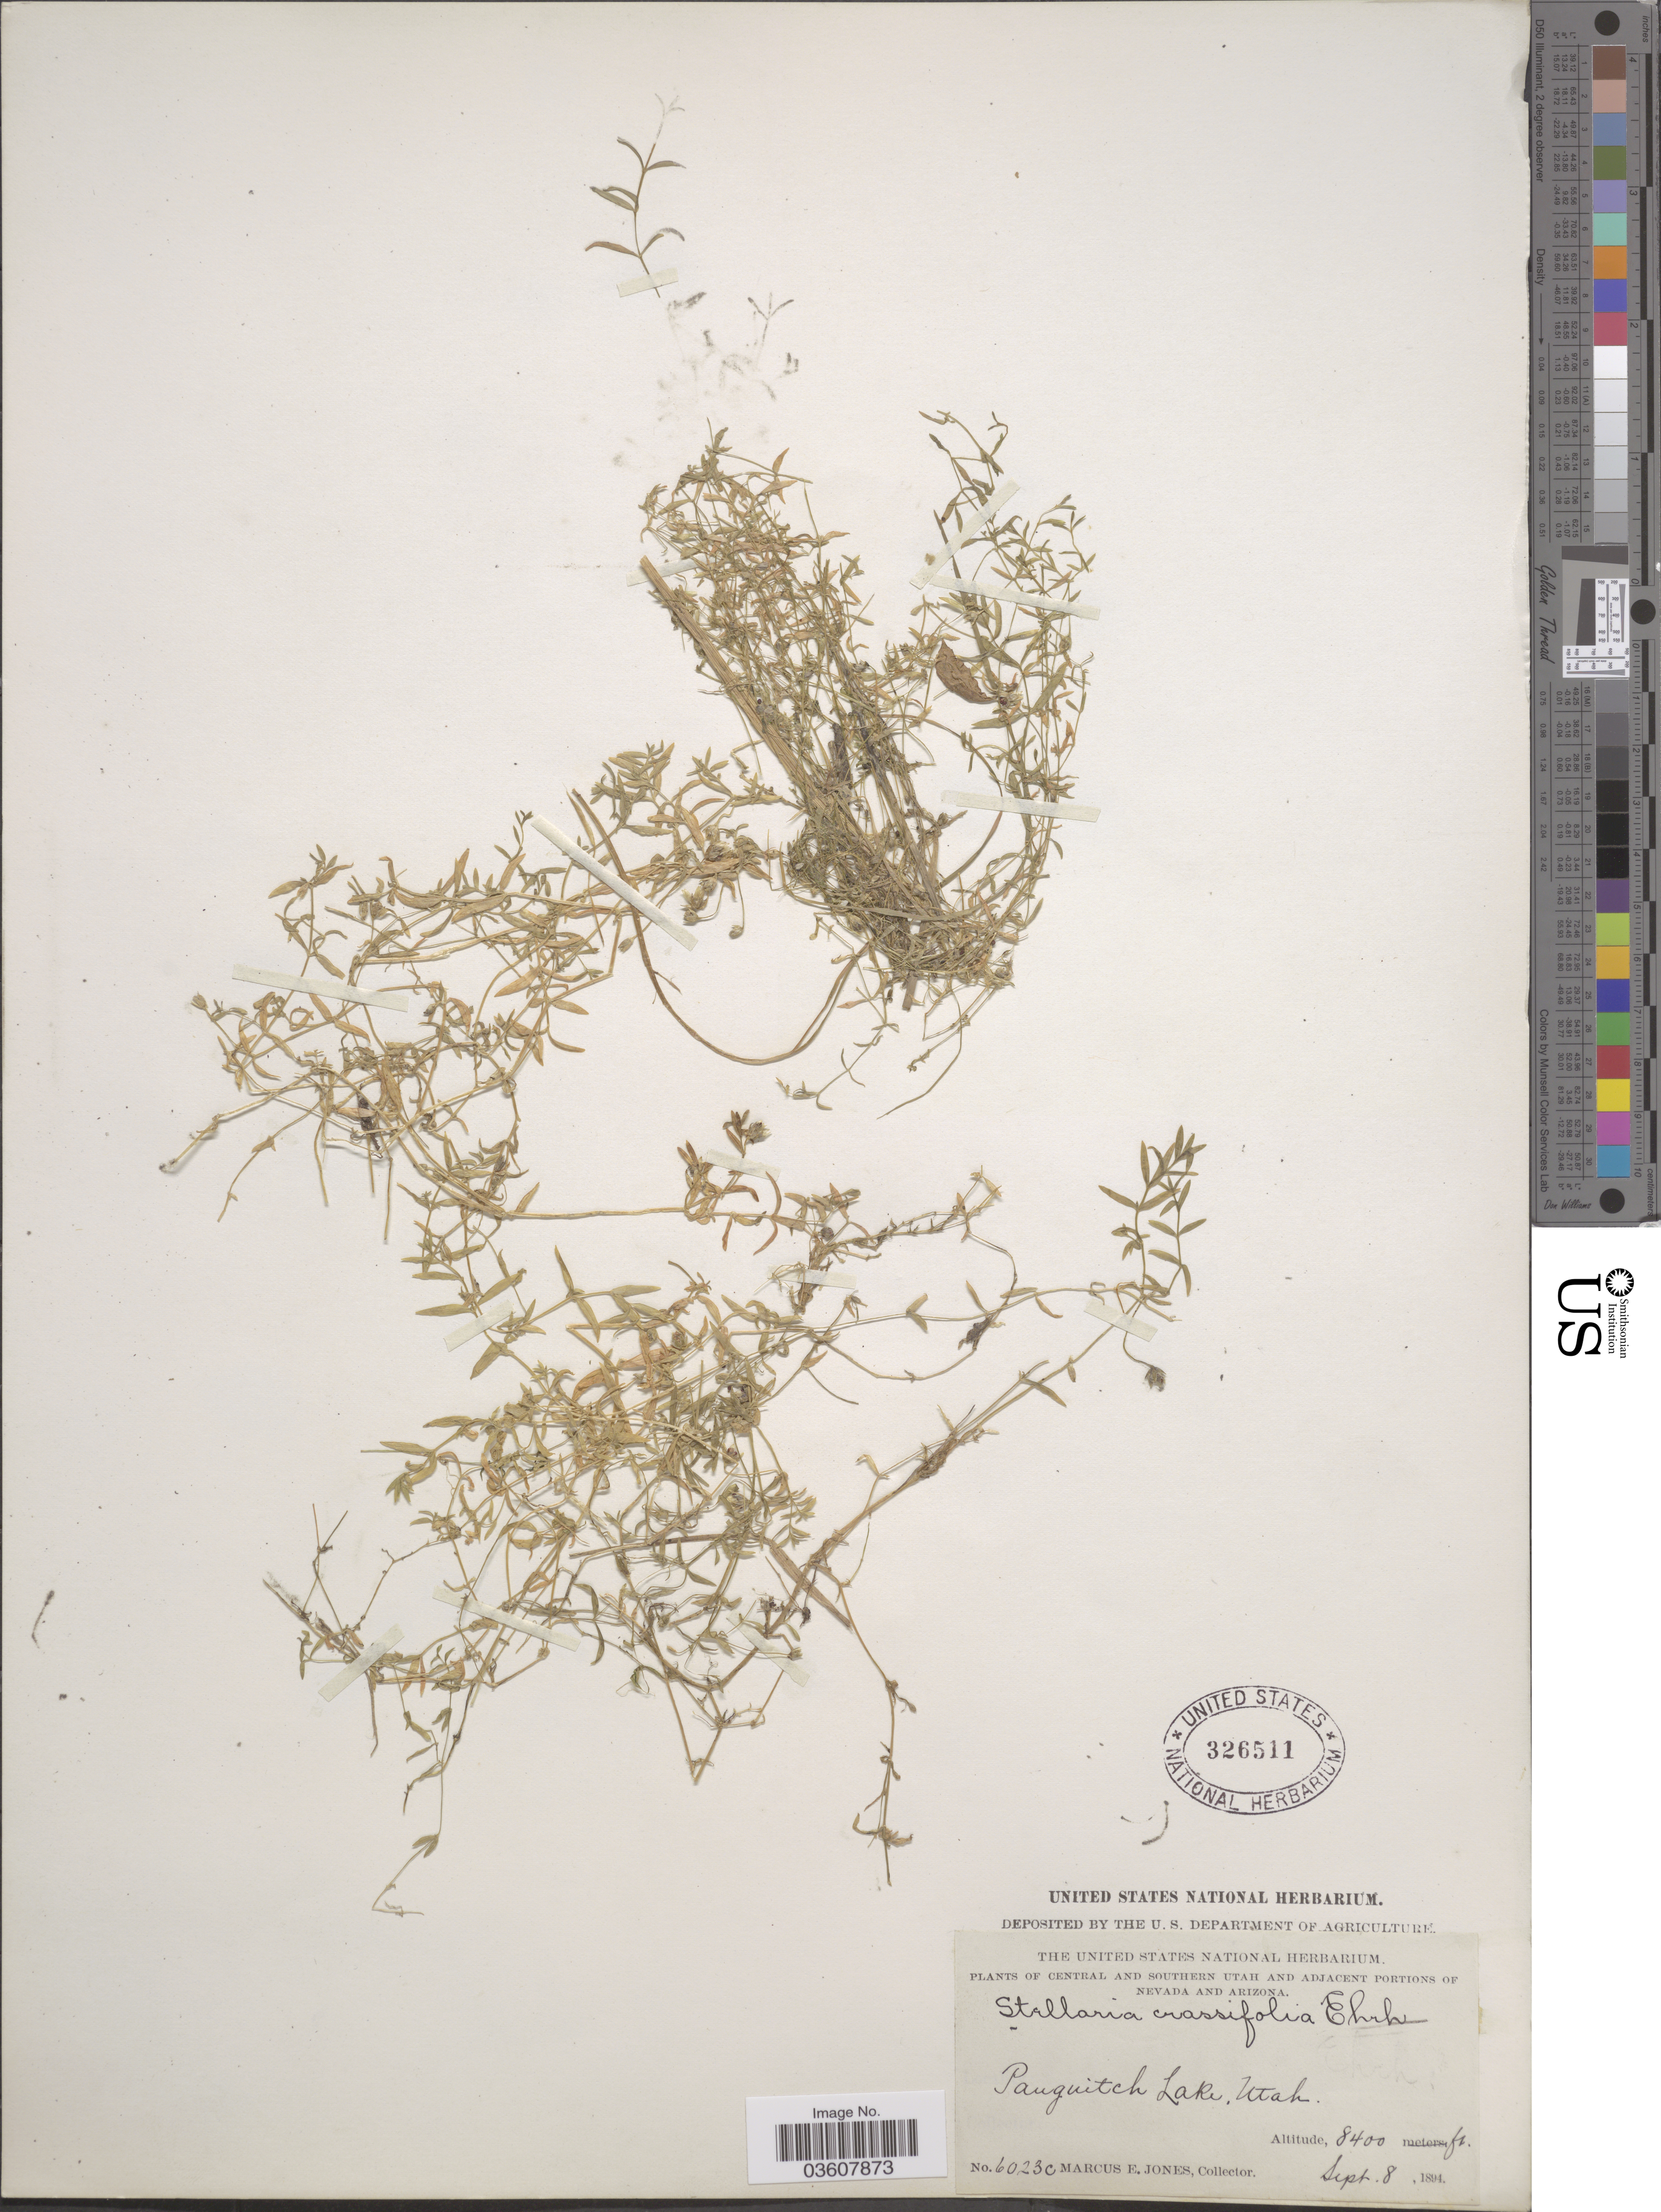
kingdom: Plantae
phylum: Tracheophyta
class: Magnoliopsida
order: Caryophyllales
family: Caryophyllaceae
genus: Stellaria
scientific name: Stellaria crassifolia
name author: Ehrh.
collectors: M. E. Jones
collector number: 6023C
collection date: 1894-09-08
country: United States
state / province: Utah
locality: Central and Southern Utah, Panguitch Lake.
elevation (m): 2560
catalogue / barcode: US 326511